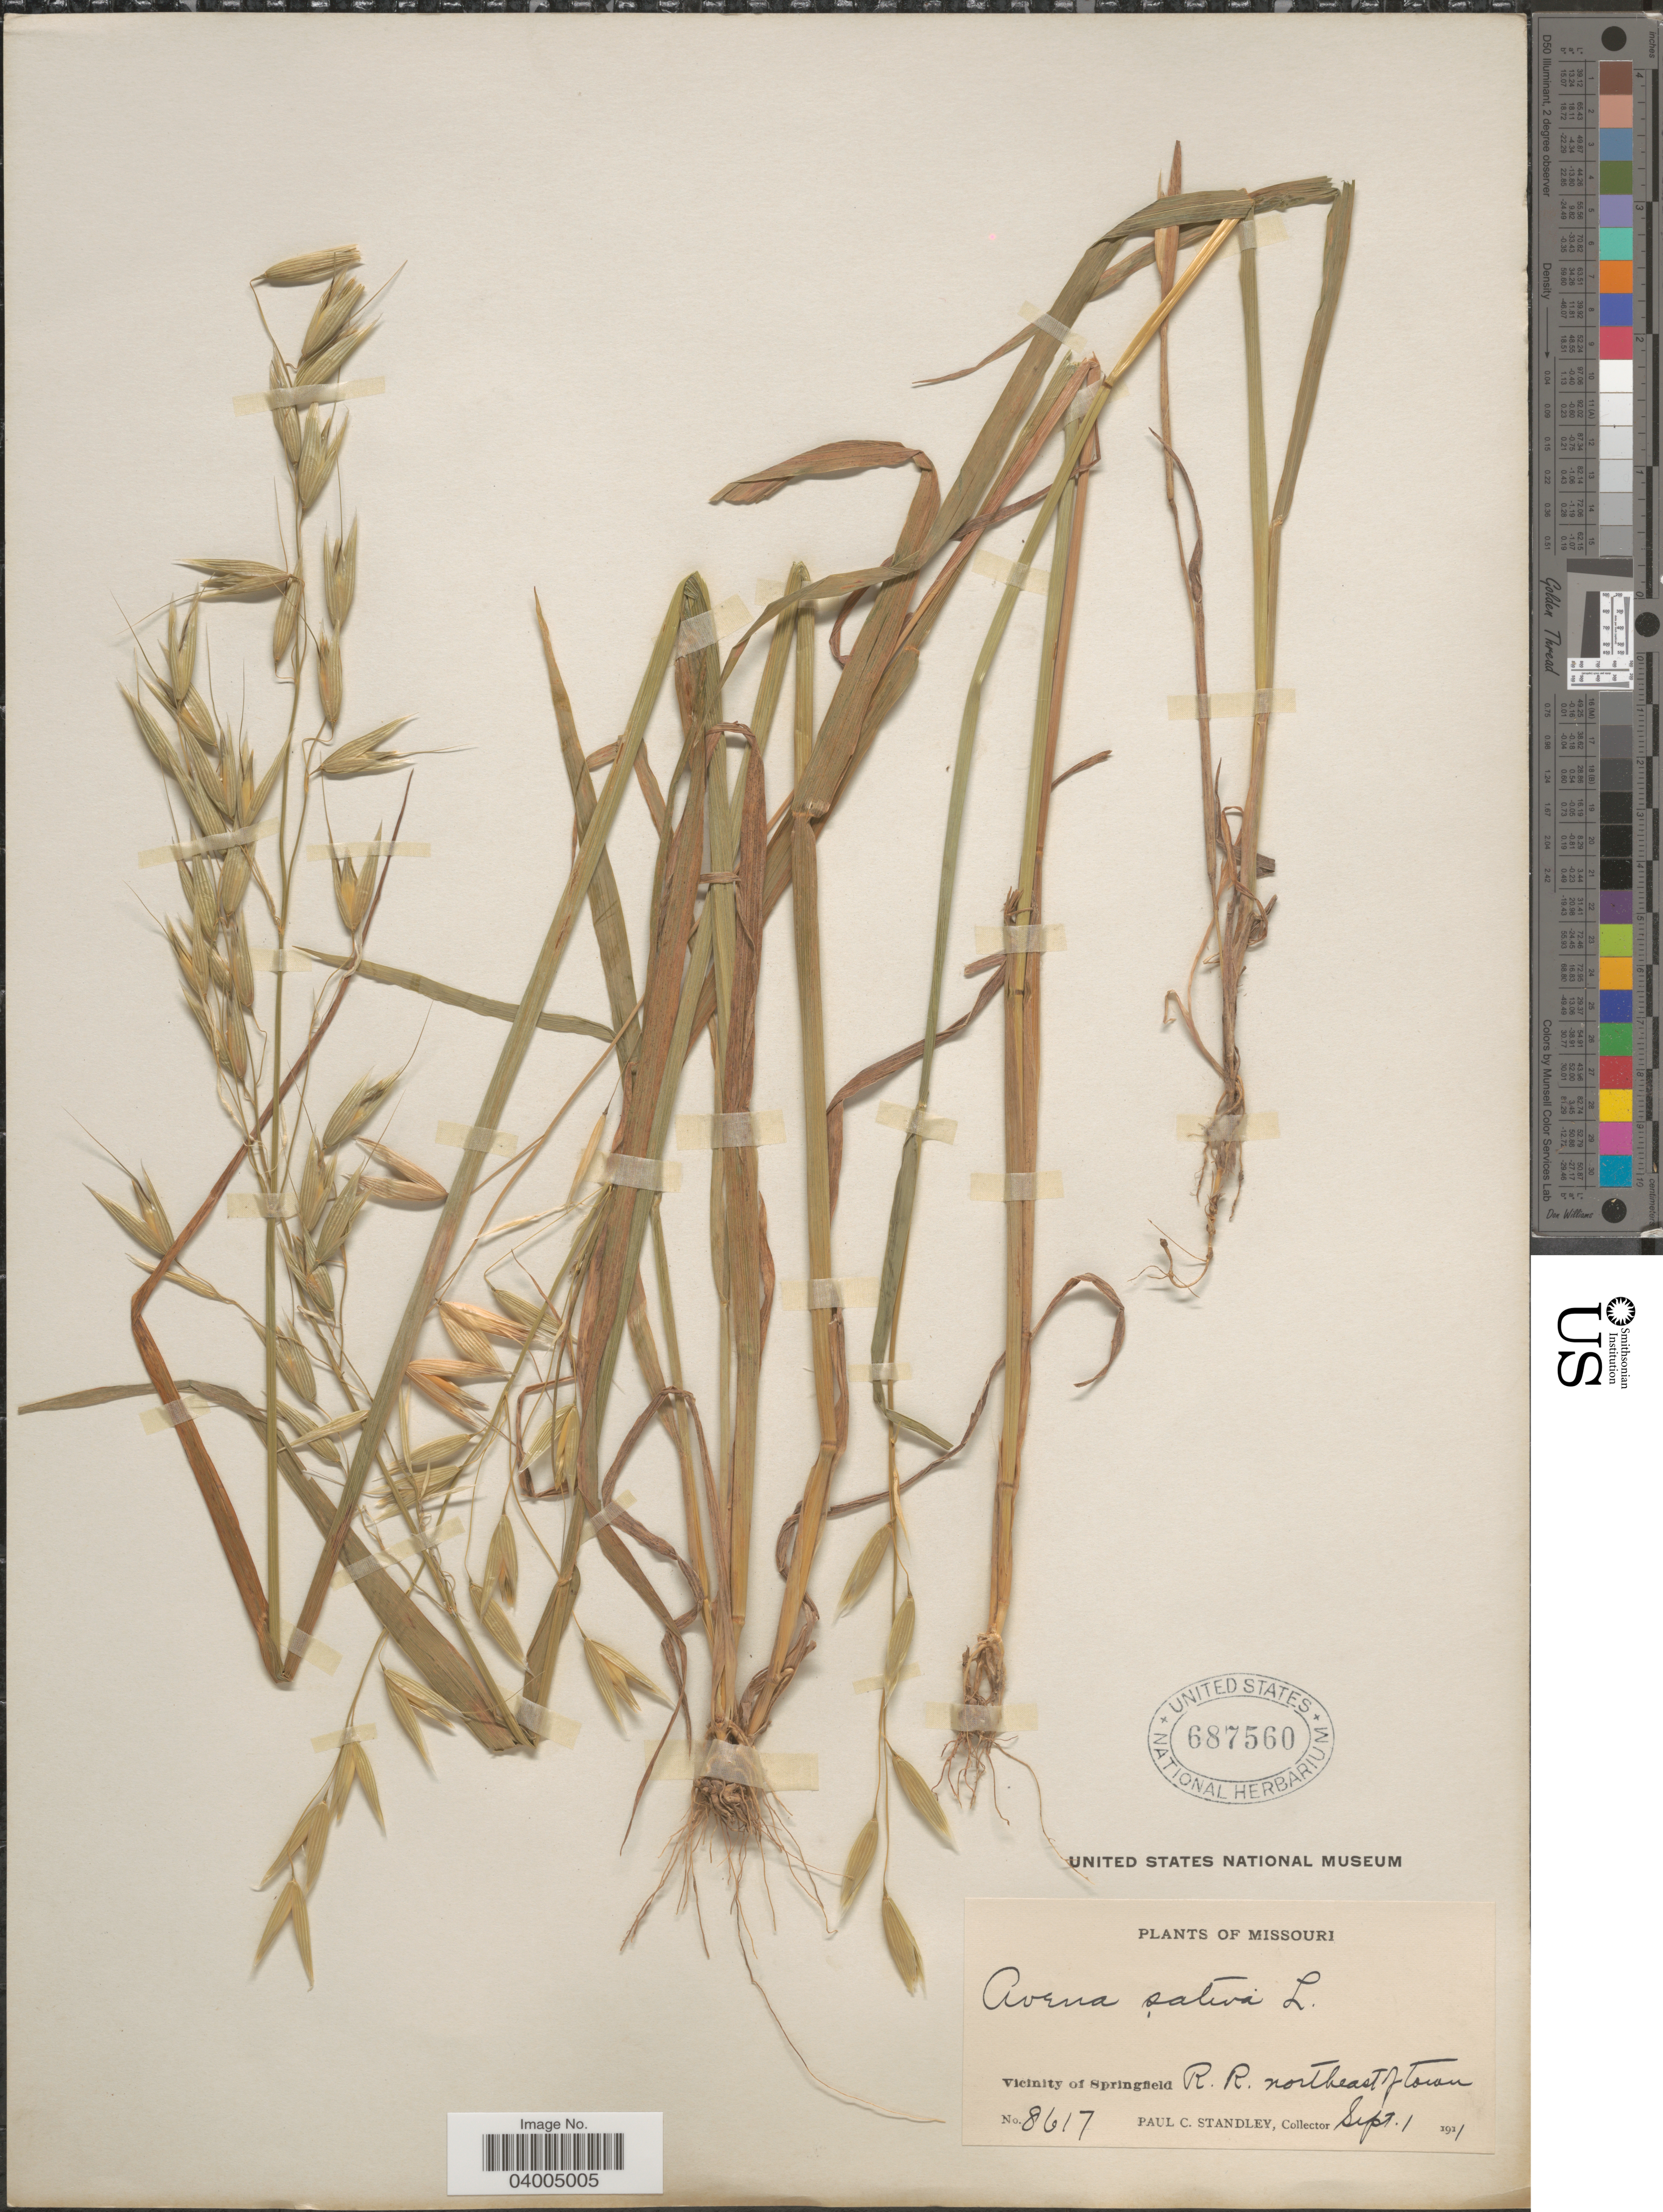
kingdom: Plantae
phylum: Tracheophyta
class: Liliopsida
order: Poales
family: Poaceae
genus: Avena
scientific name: Avena sativa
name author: L.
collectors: P. C. Standley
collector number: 8617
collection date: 1911-09-01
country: United States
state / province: Missouri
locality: Vicinity of Springfield. R. R. northeast of town.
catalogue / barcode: US 687560